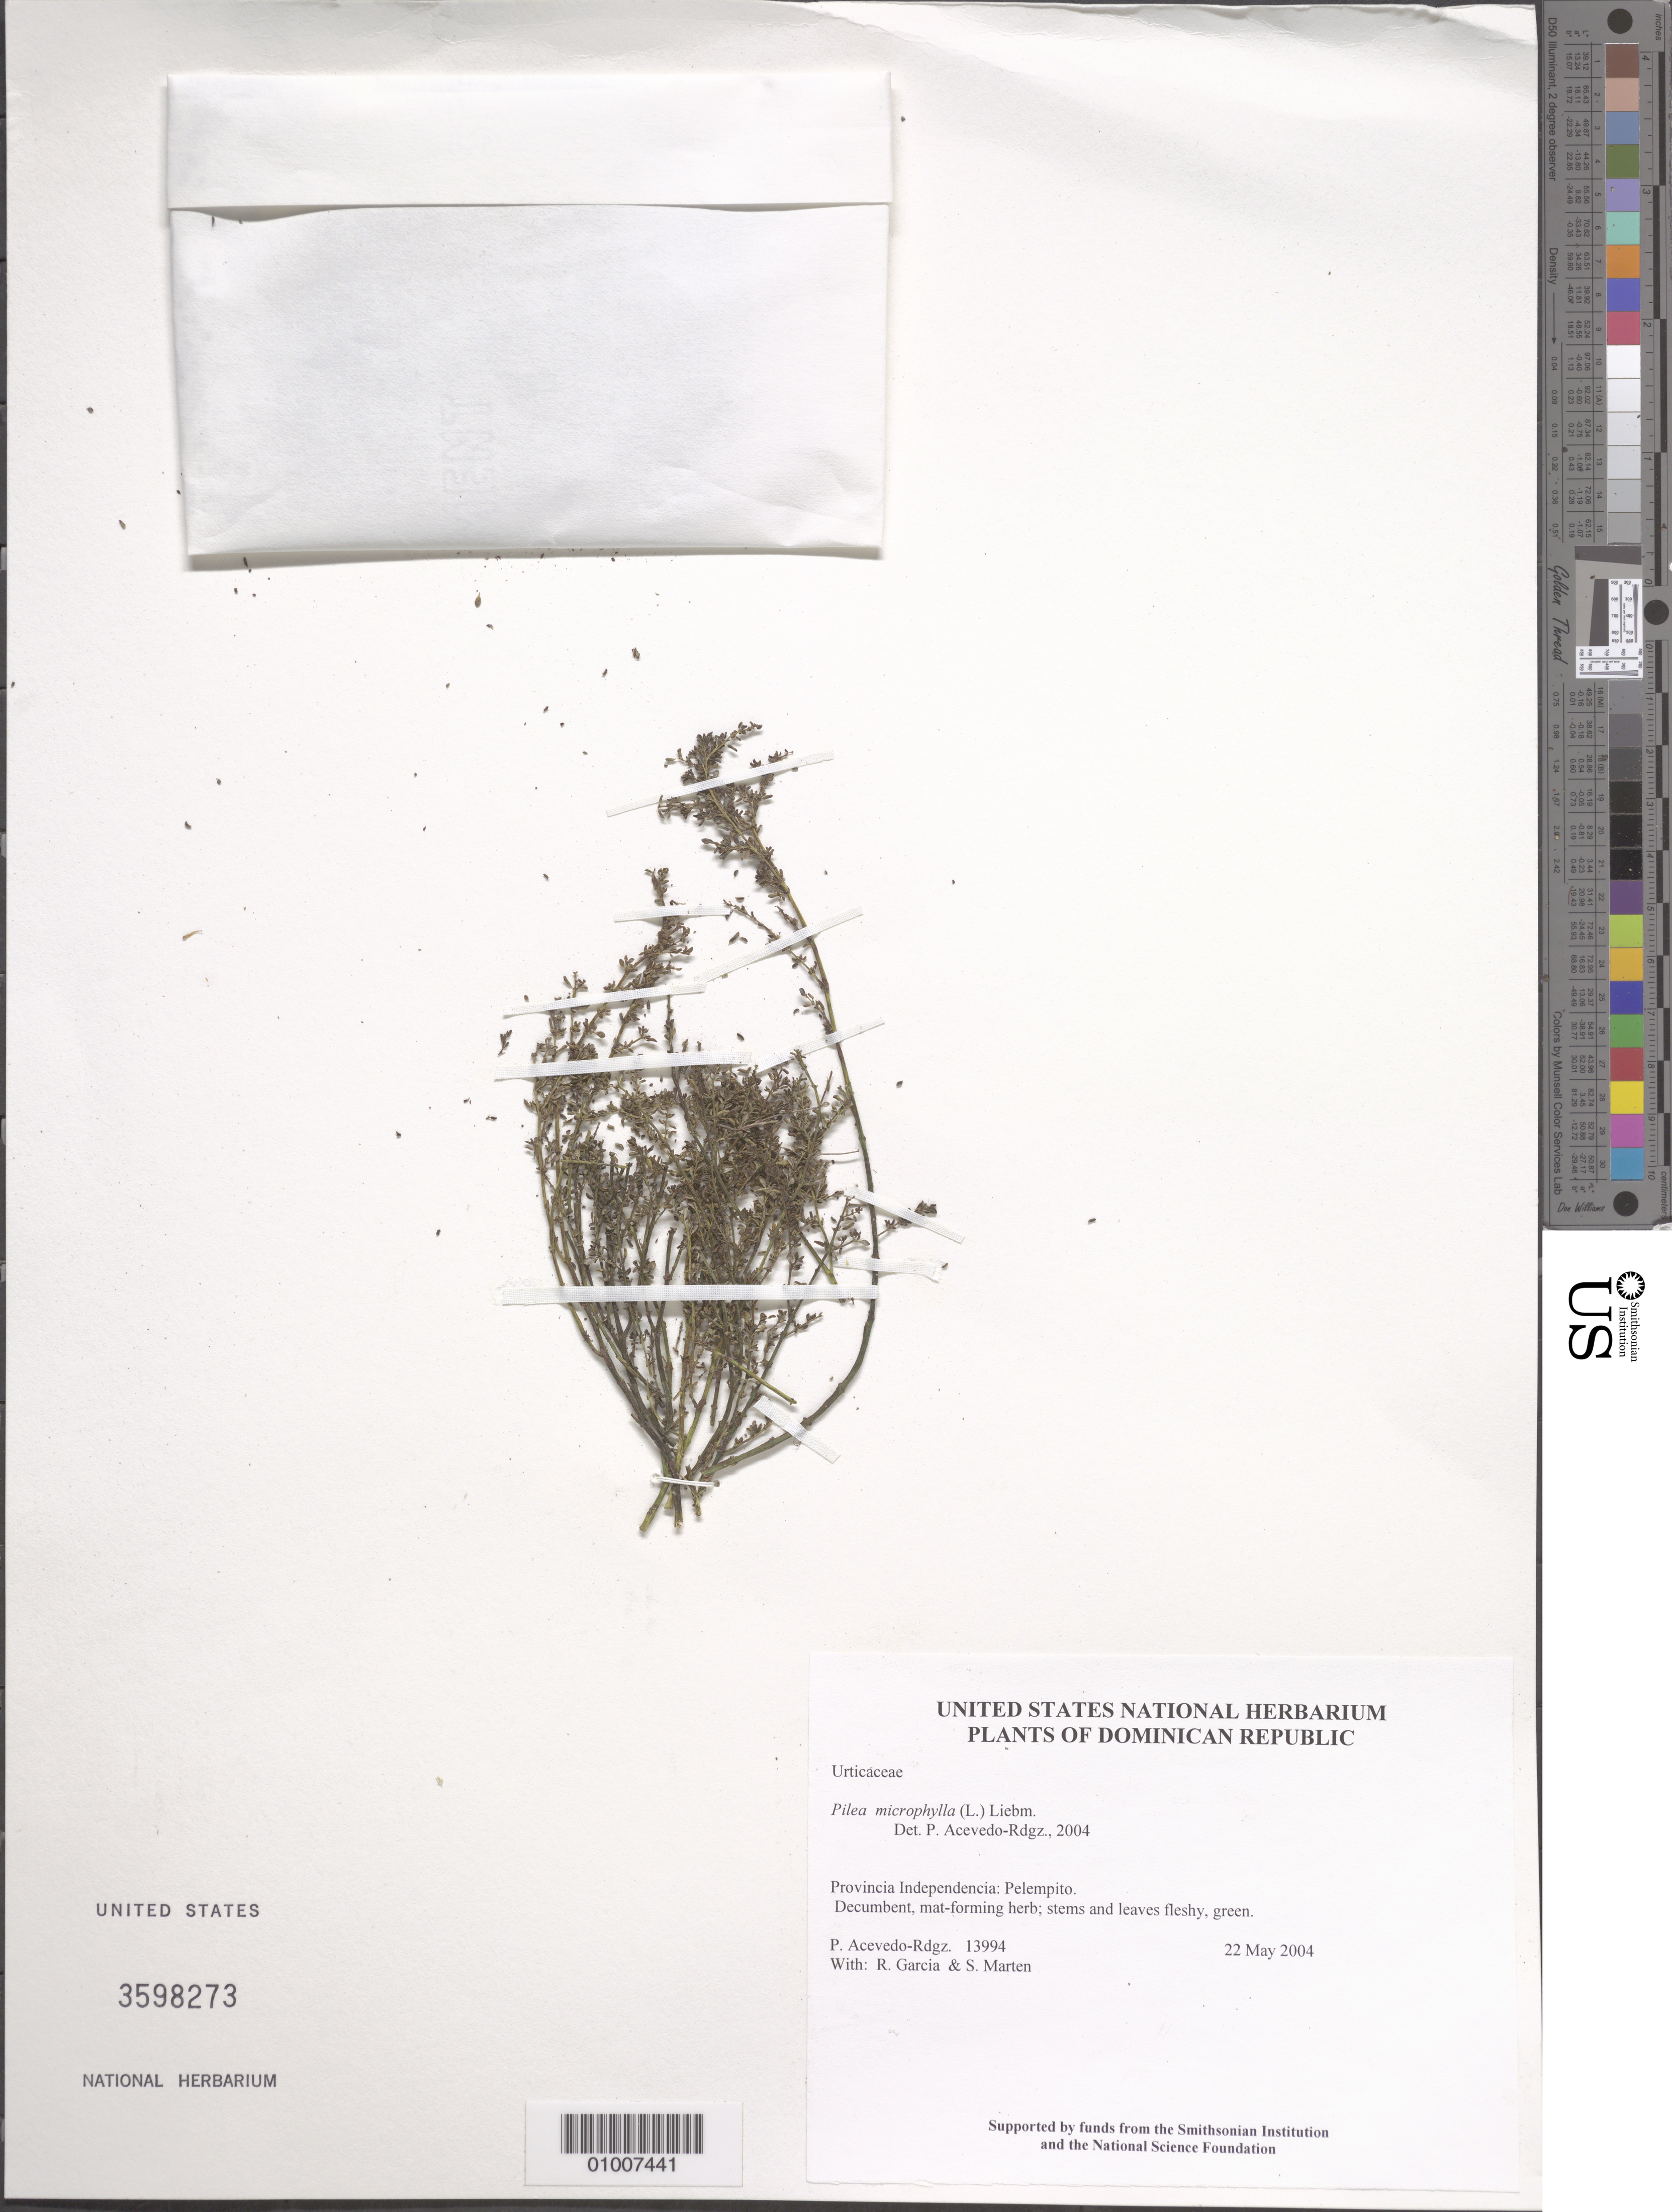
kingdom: Plantae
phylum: Tracheophyta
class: Magnoliopsida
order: Rosales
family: Urticaceae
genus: Pilea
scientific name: Pilea microphylla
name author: (L.) Liebm.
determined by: Acevedo-Rodríguez, P., (BOT), Smithsonian Institution - National Museum of Natural History (UNITED STATES)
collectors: P. Acevedo-Rodr., R. G. García & S. Marten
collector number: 13994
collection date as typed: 22 May 2004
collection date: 2004-05-22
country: Dominican Republic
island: Hispaniola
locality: Provincia Independencia: Pelempito.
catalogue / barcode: US 3598273